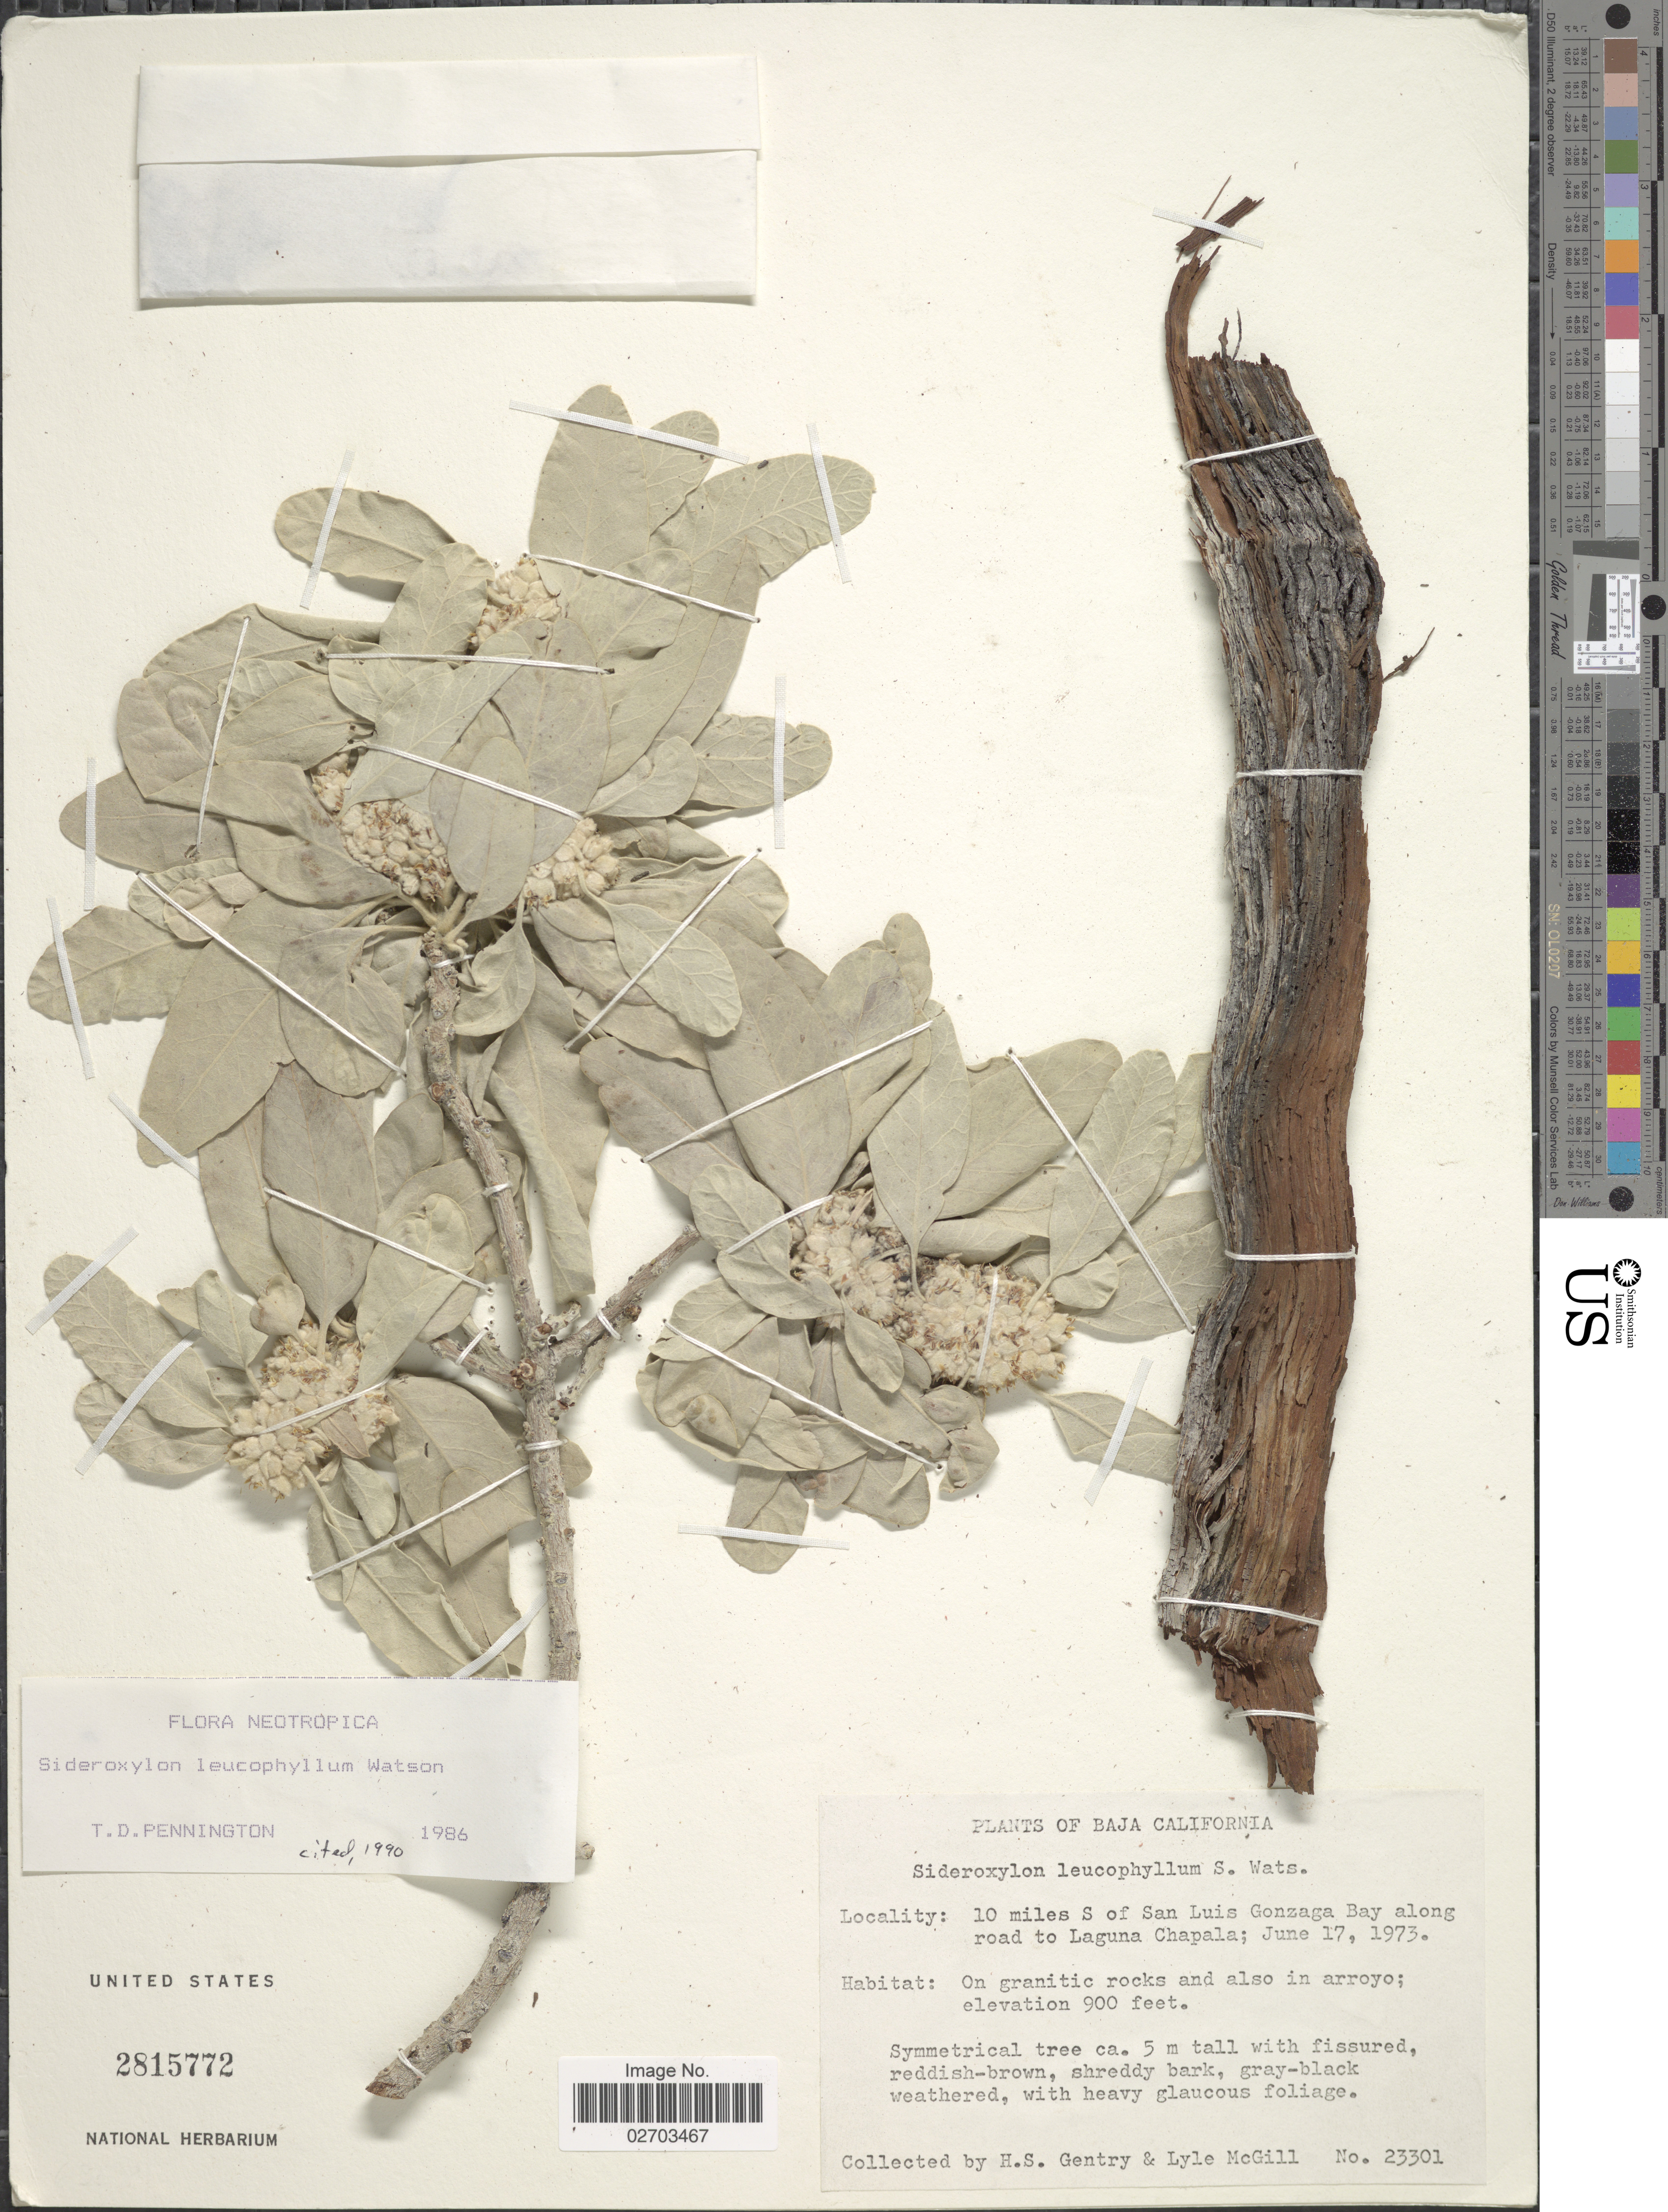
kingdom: Plantae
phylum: Tracheophyta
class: Magnoliopsida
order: Ericales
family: Sapotaceae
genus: Sideroxylon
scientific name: Sideroxylon leucophyllum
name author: S. Watson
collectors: H. S. Gentry & L. McGill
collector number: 23301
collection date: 1973-06-17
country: Mexico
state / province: Baja California Norte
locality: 10 miles S of San Luis Gonzaga Bay along road to Laguna Chapala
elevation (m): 274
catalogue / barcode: US 2815772